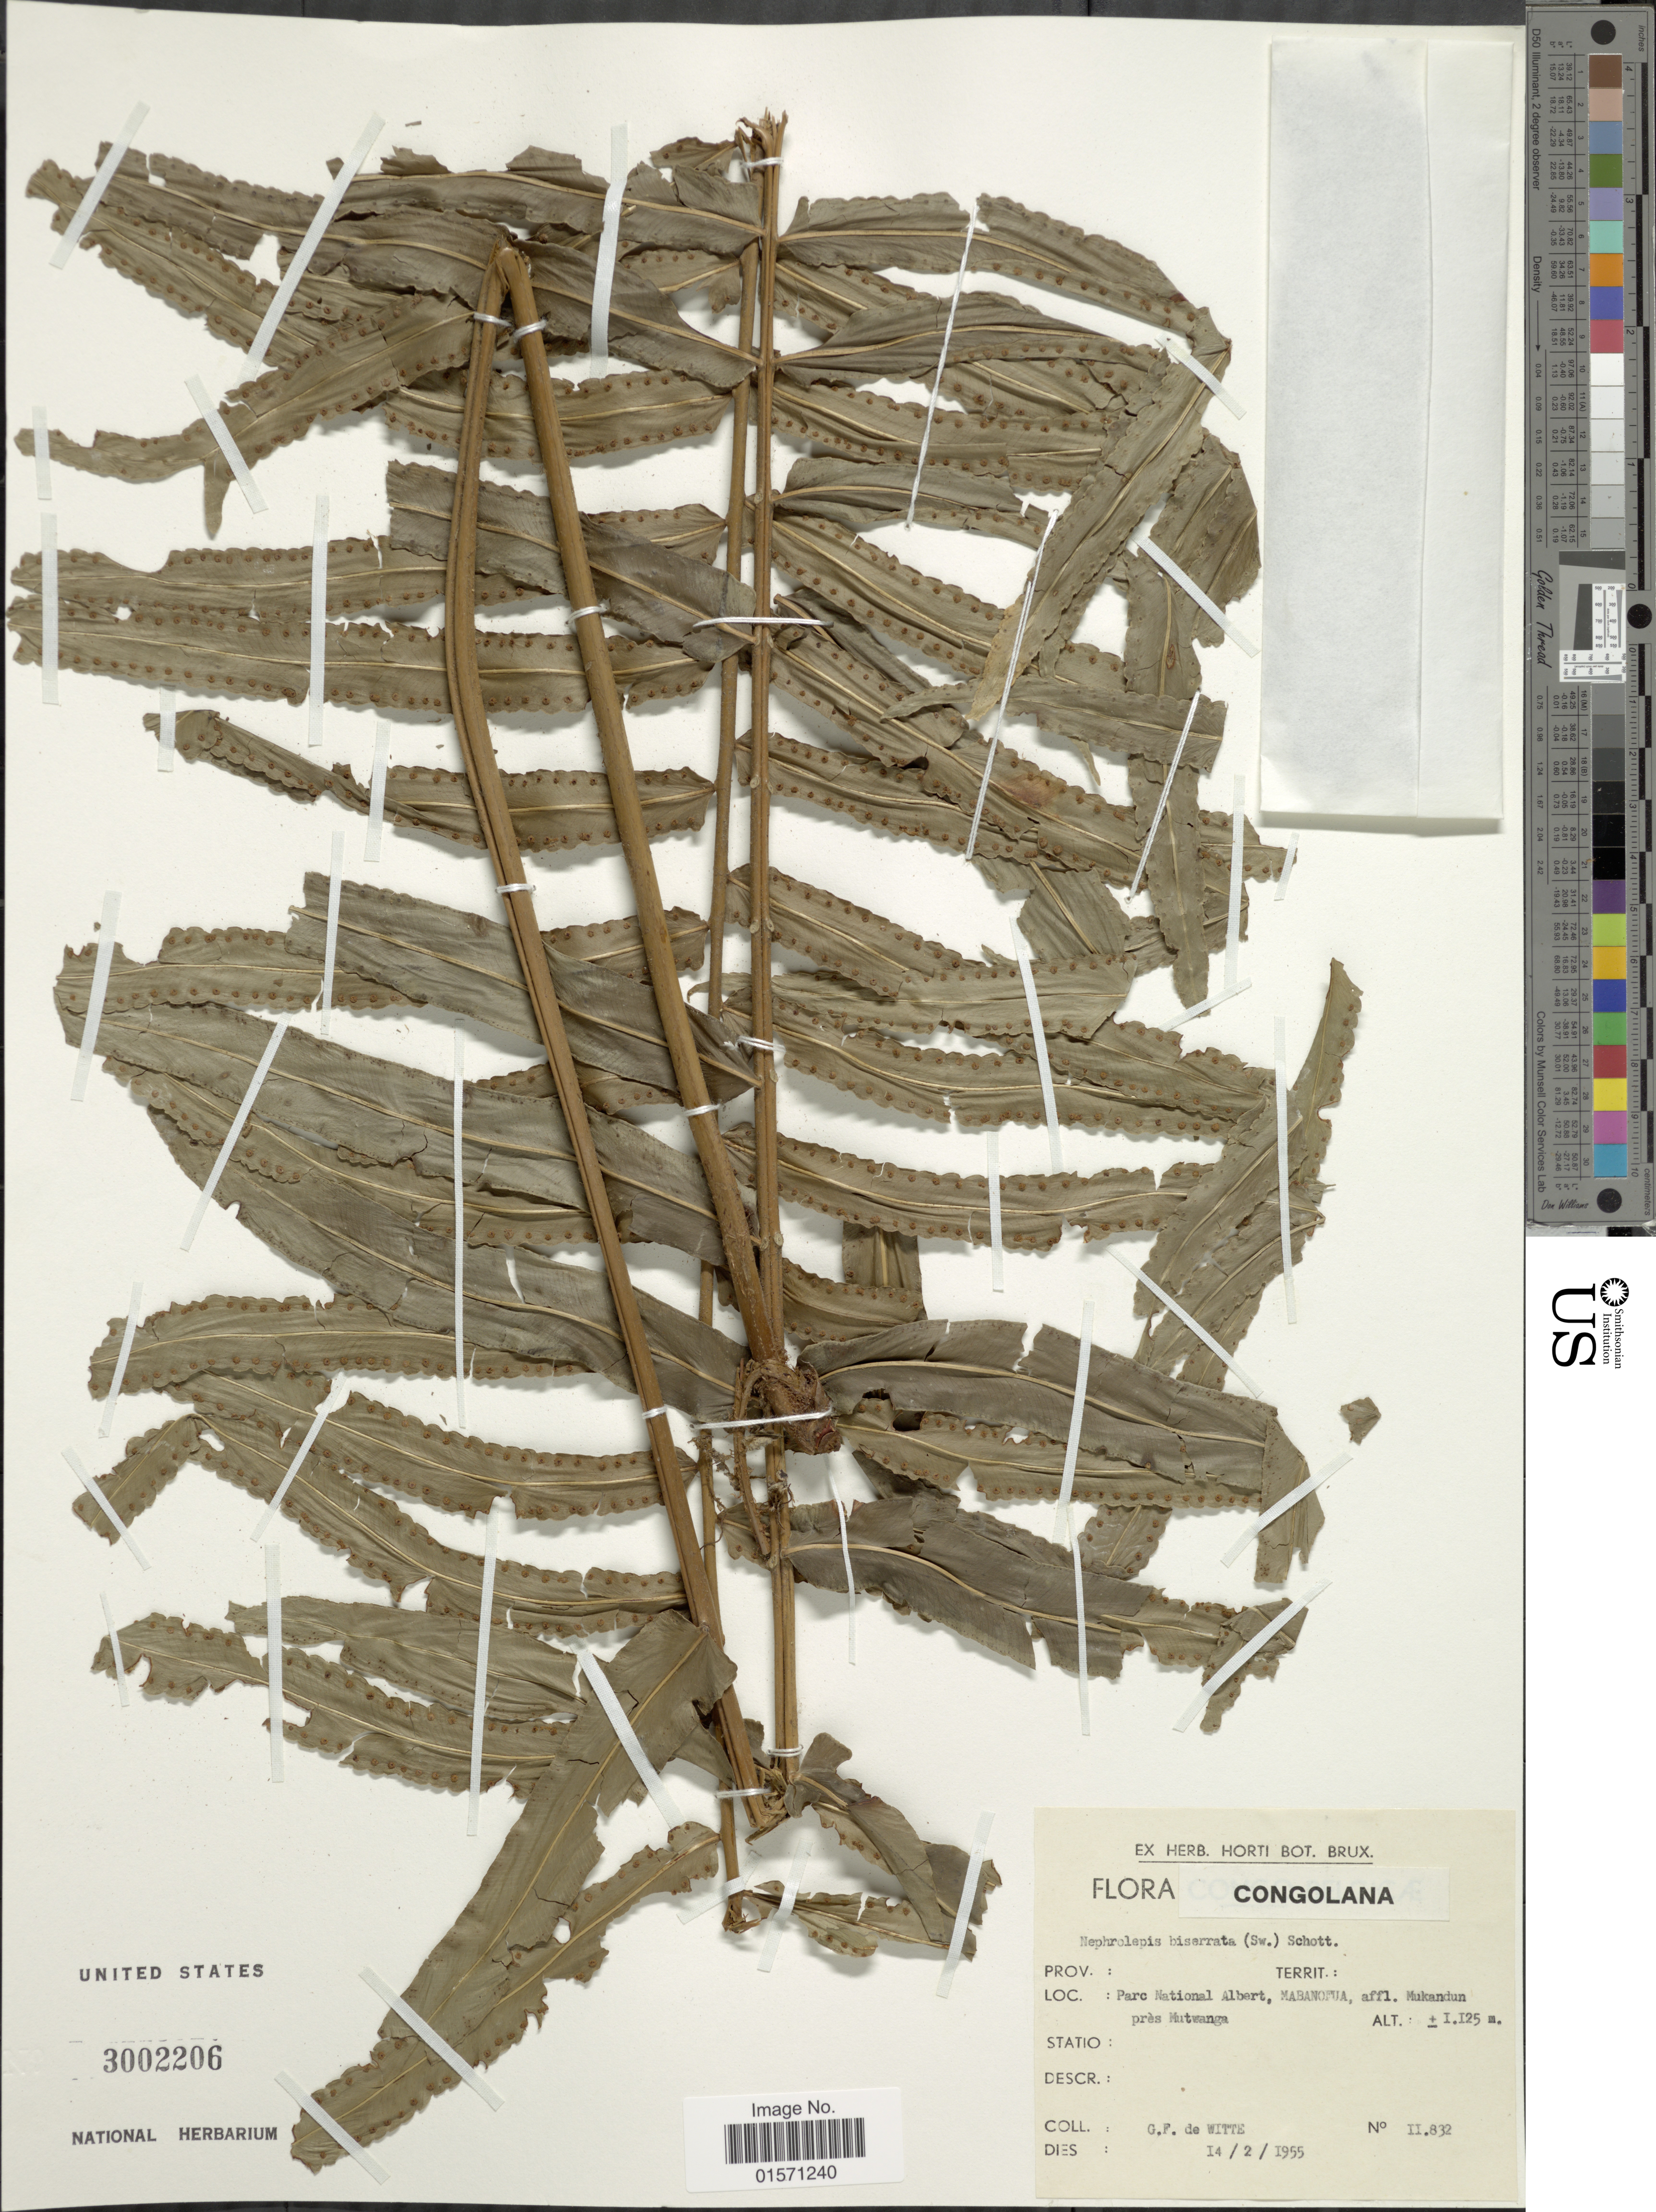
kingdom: Plantae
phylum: Tracheophyta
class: Polypodiopsida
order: Polypodiales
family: Nephrolepidaceae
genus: Nephrolepis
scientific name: Nephrolepis biserrata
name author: (Sw.) Schott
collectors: G. de Witte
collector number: II832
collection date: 1955-02-14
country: Congo, Democratic Republic of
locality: Congolana. Parc National Albert, Mabanofua, affl. Mukandun près Mutwanga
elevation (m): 1125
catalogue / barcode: US 3002206